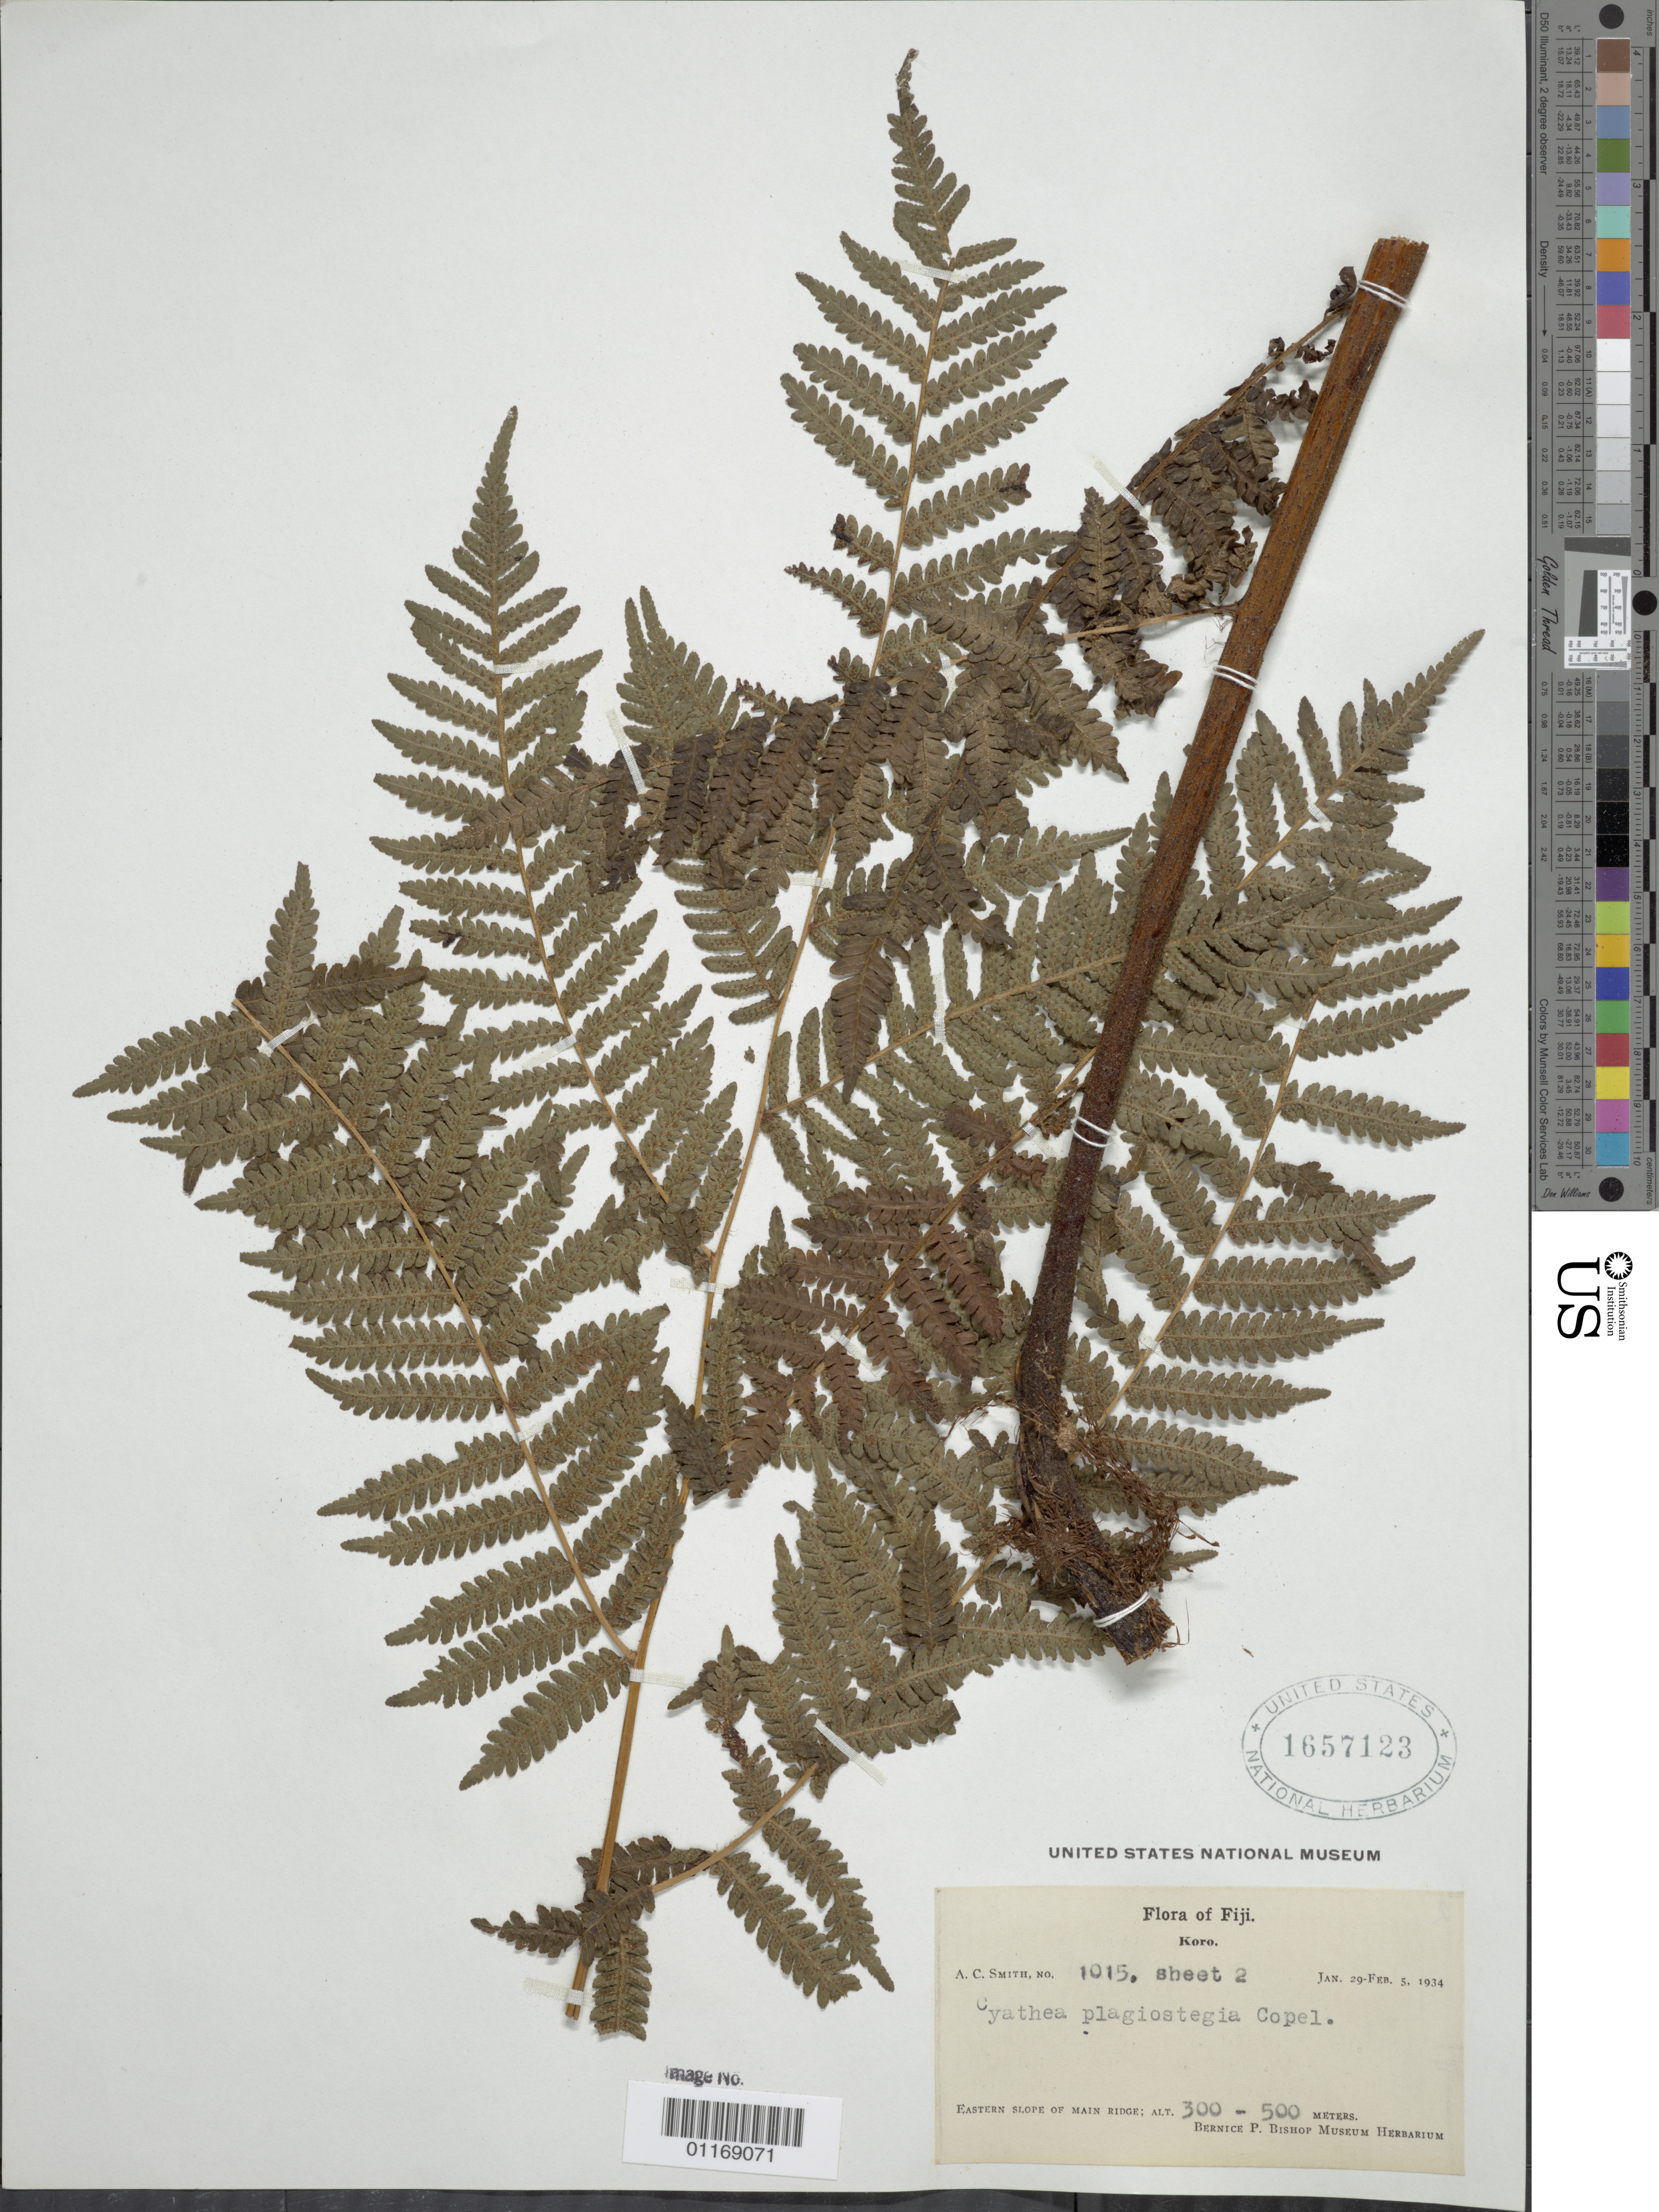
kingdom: Plantae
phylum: Tracheophyta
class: Polypodiopsida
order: Cyatheales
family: Cyatheaceae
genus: Alsophila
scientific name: Alsophila plagiostegia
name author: (Copel.) R.M. Tryon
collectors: A. C. Smith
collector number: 1015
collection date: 1934-01-29/1934-02-05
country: Fiji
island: Koro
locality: Eastern slope of main ridge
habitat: Dense forest.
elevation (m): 300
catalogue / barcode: US 1657123